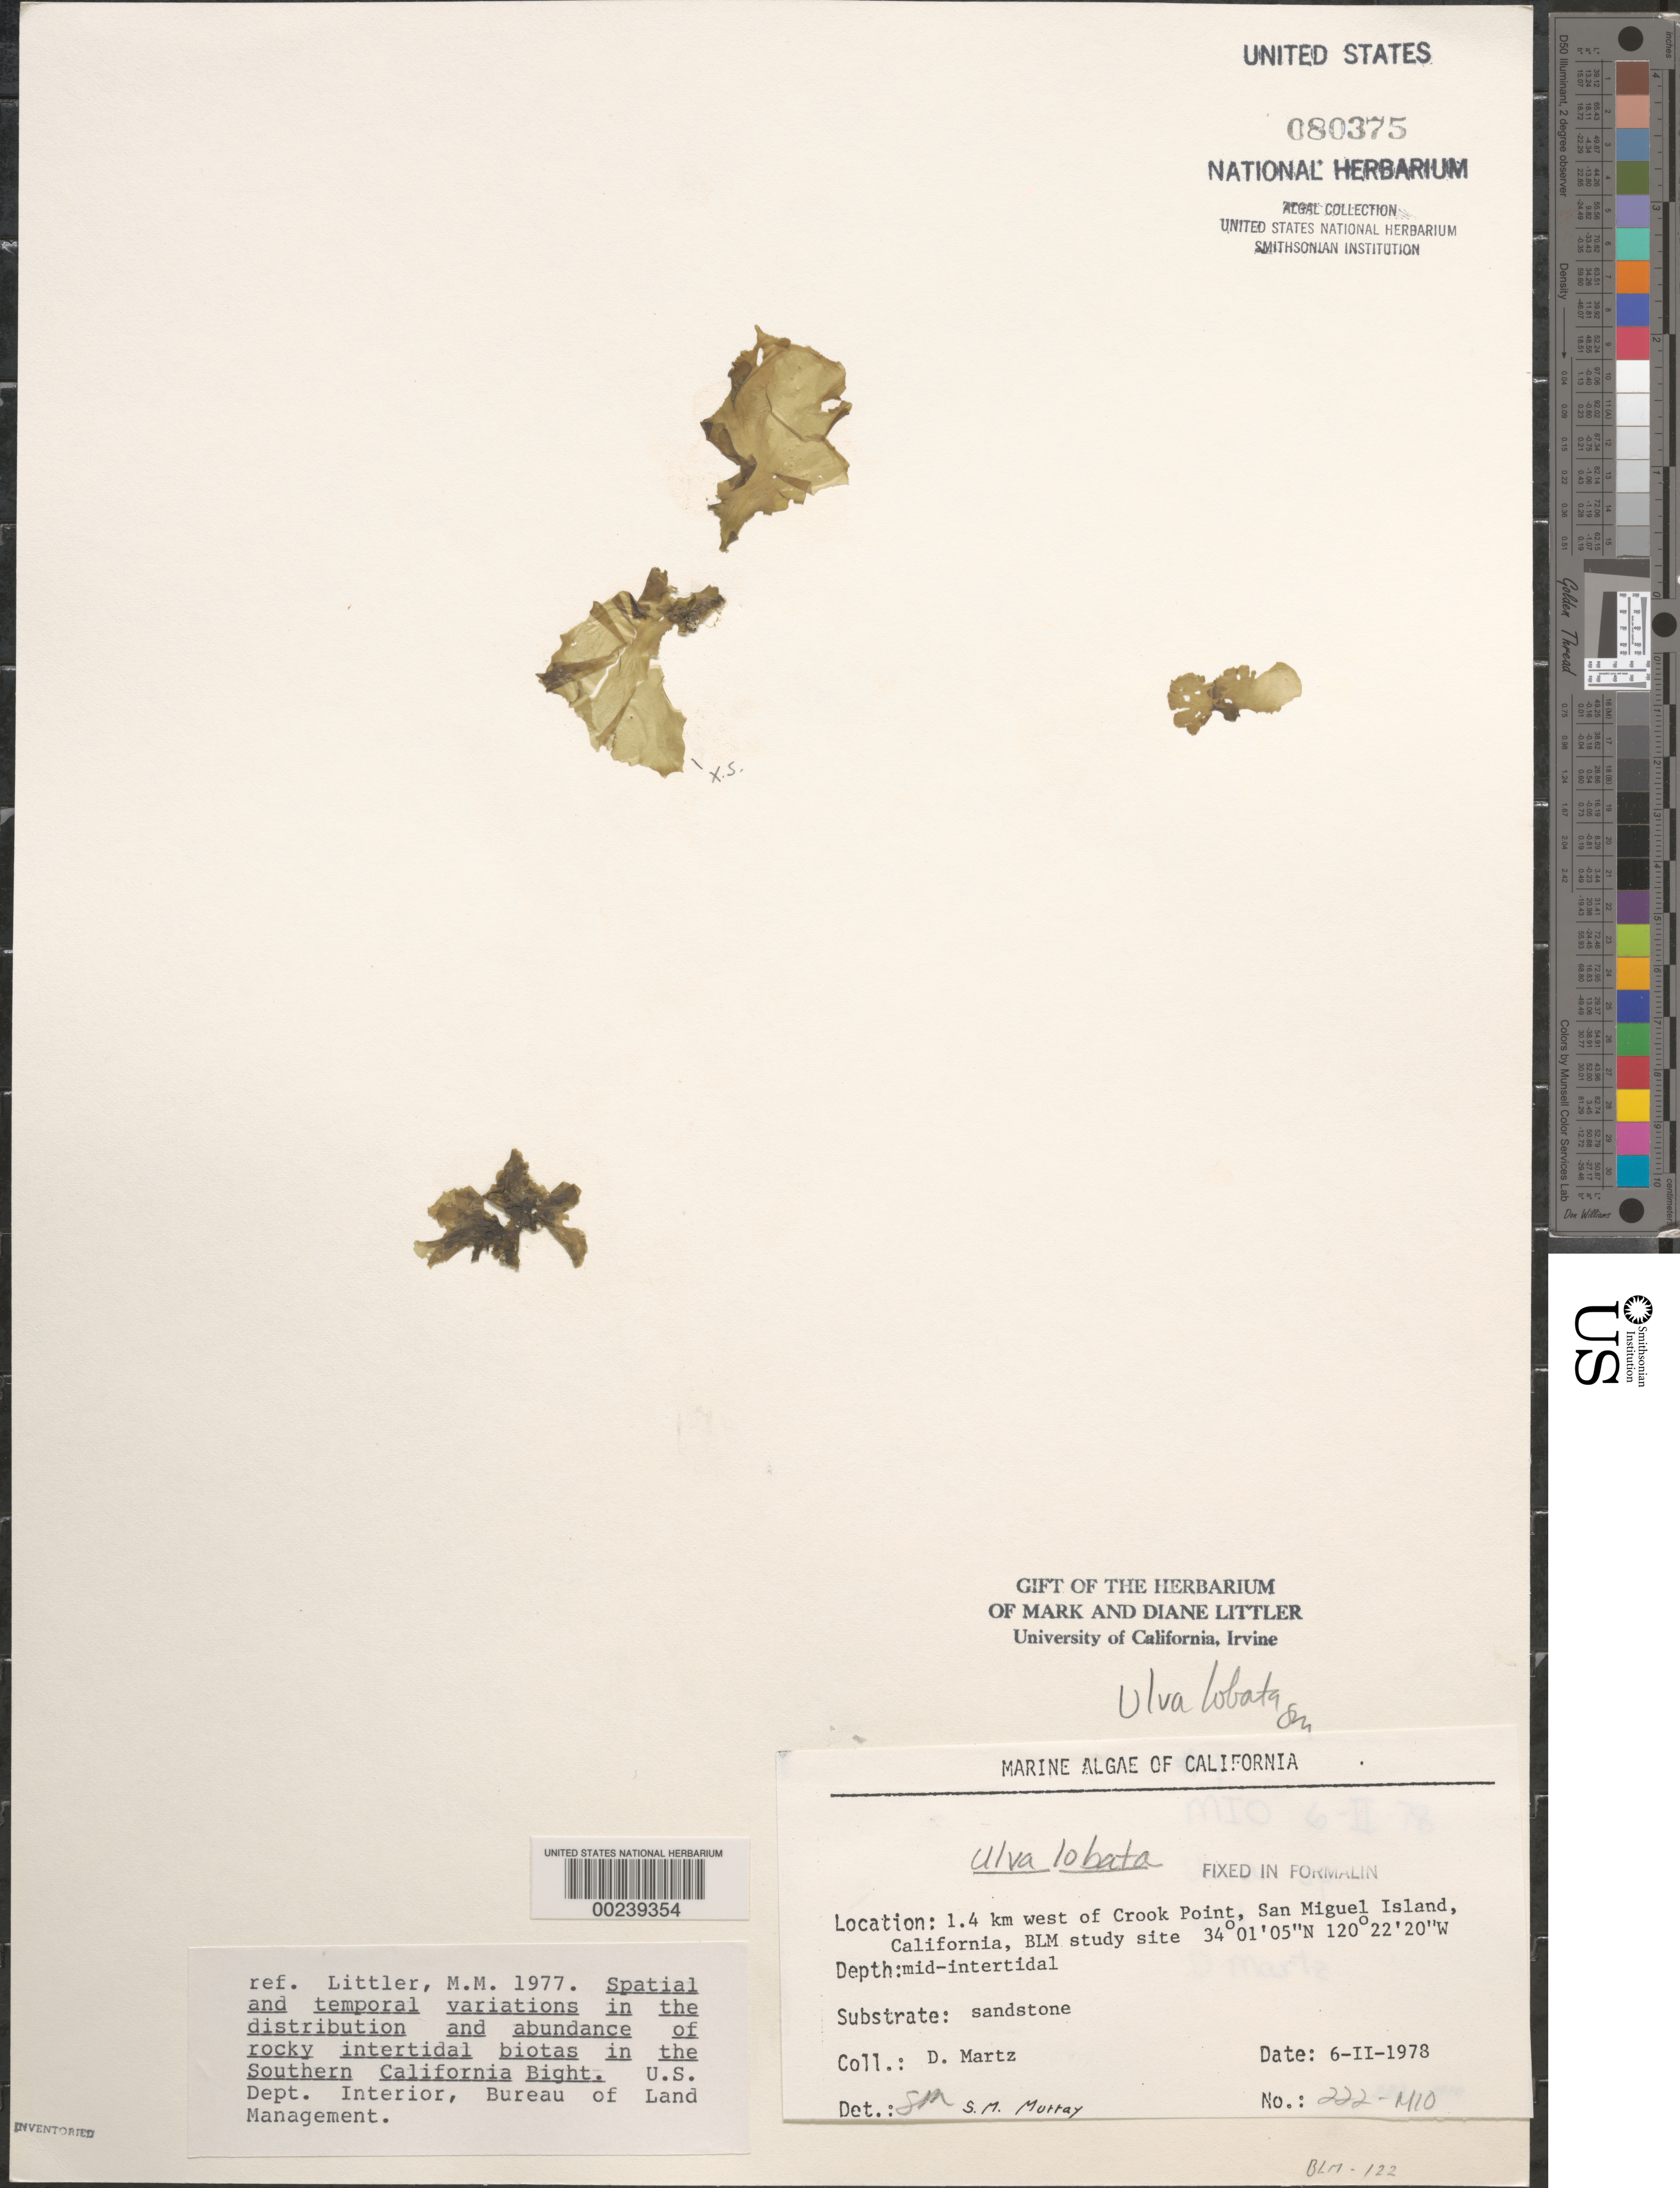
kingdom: Plantae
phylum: Chlorophyta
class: Ulvophyceae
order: Ulvales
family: Ulvaceae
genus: Ulva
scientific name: Ulva lactuca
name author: L.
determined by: Algae name updating Project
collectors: D. Martz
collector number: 222-mio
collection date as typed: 06 Feb 1978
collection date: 1978-02-06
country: United States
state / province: California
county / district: Santa Barbara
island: San Miguel Island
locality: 1.4 km north of Crook Point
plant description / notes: BLM-SOCALBIGHT Rocky Intertidal Survey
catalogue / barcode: US 80375